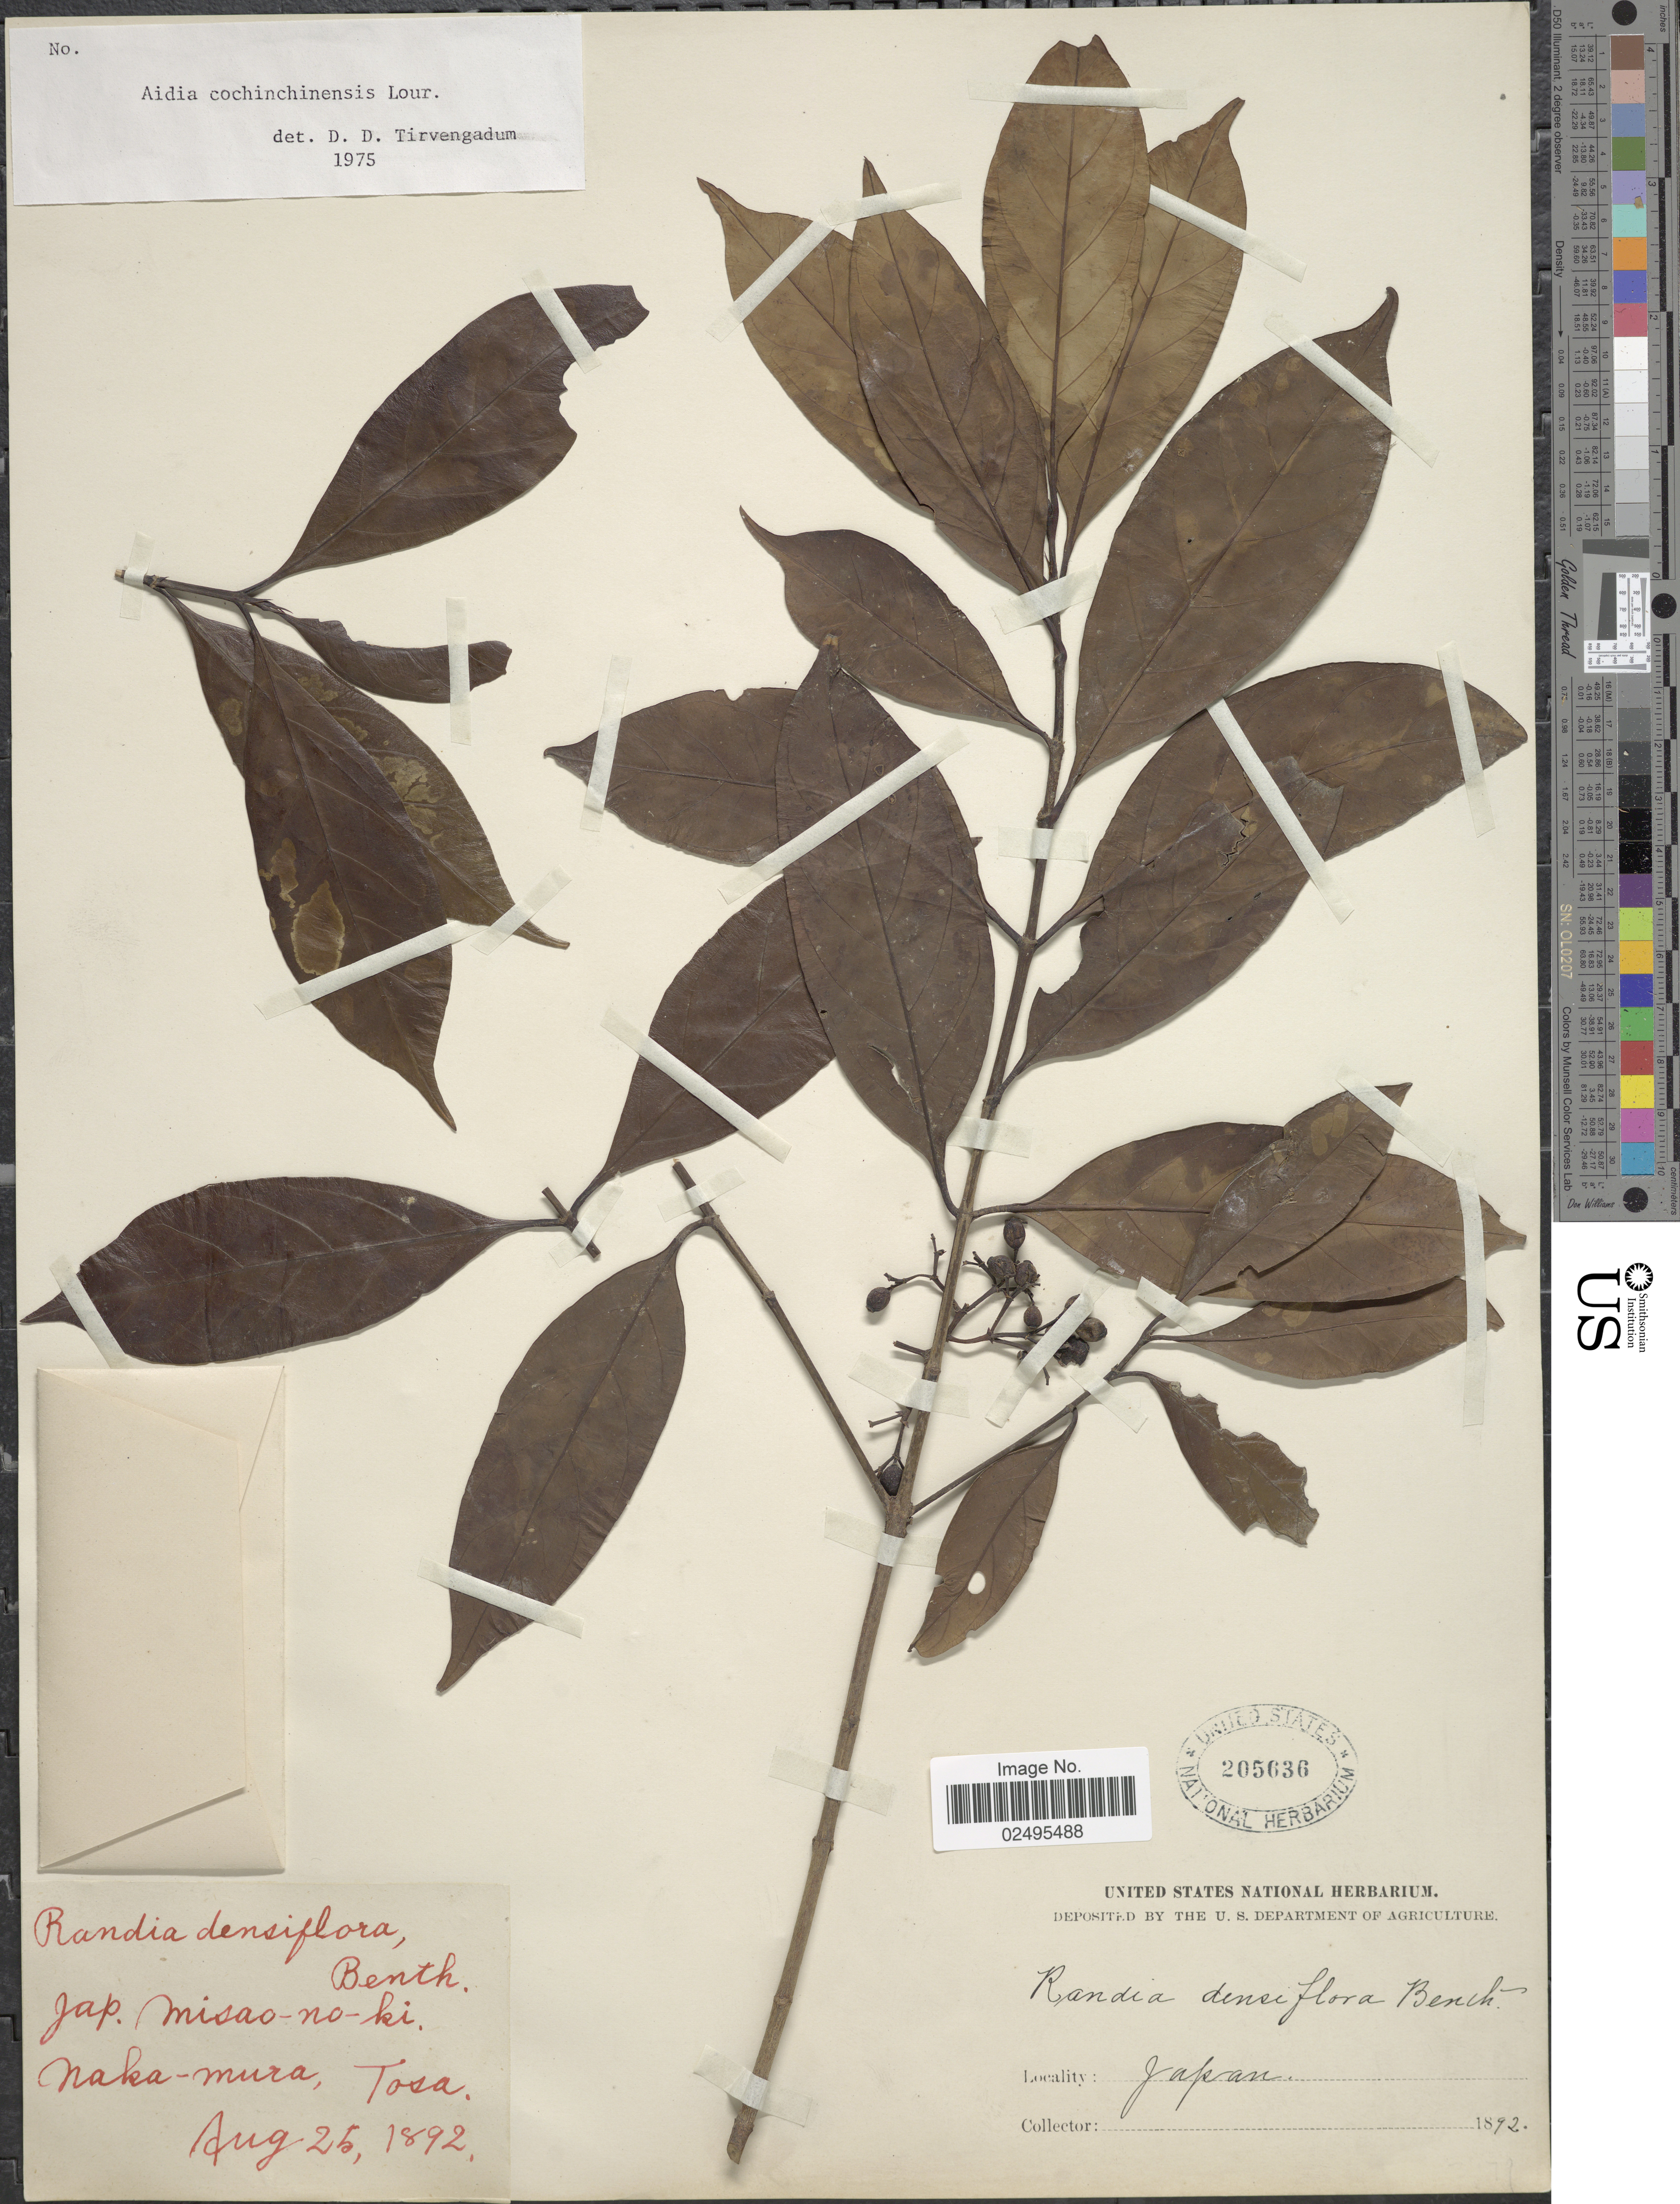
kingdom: Plantae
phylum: Tracheophyta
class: Magnoliopsida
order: Gentianales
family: Rubiaceae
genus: Aidia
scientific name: Aidia cochinchinensis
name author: (Lour.) Merr.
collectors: ex herb. United States National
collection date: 1892-08-25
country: Japan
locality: Misao-no-ki, Naka-mura, Tosa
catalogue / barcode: US 205636